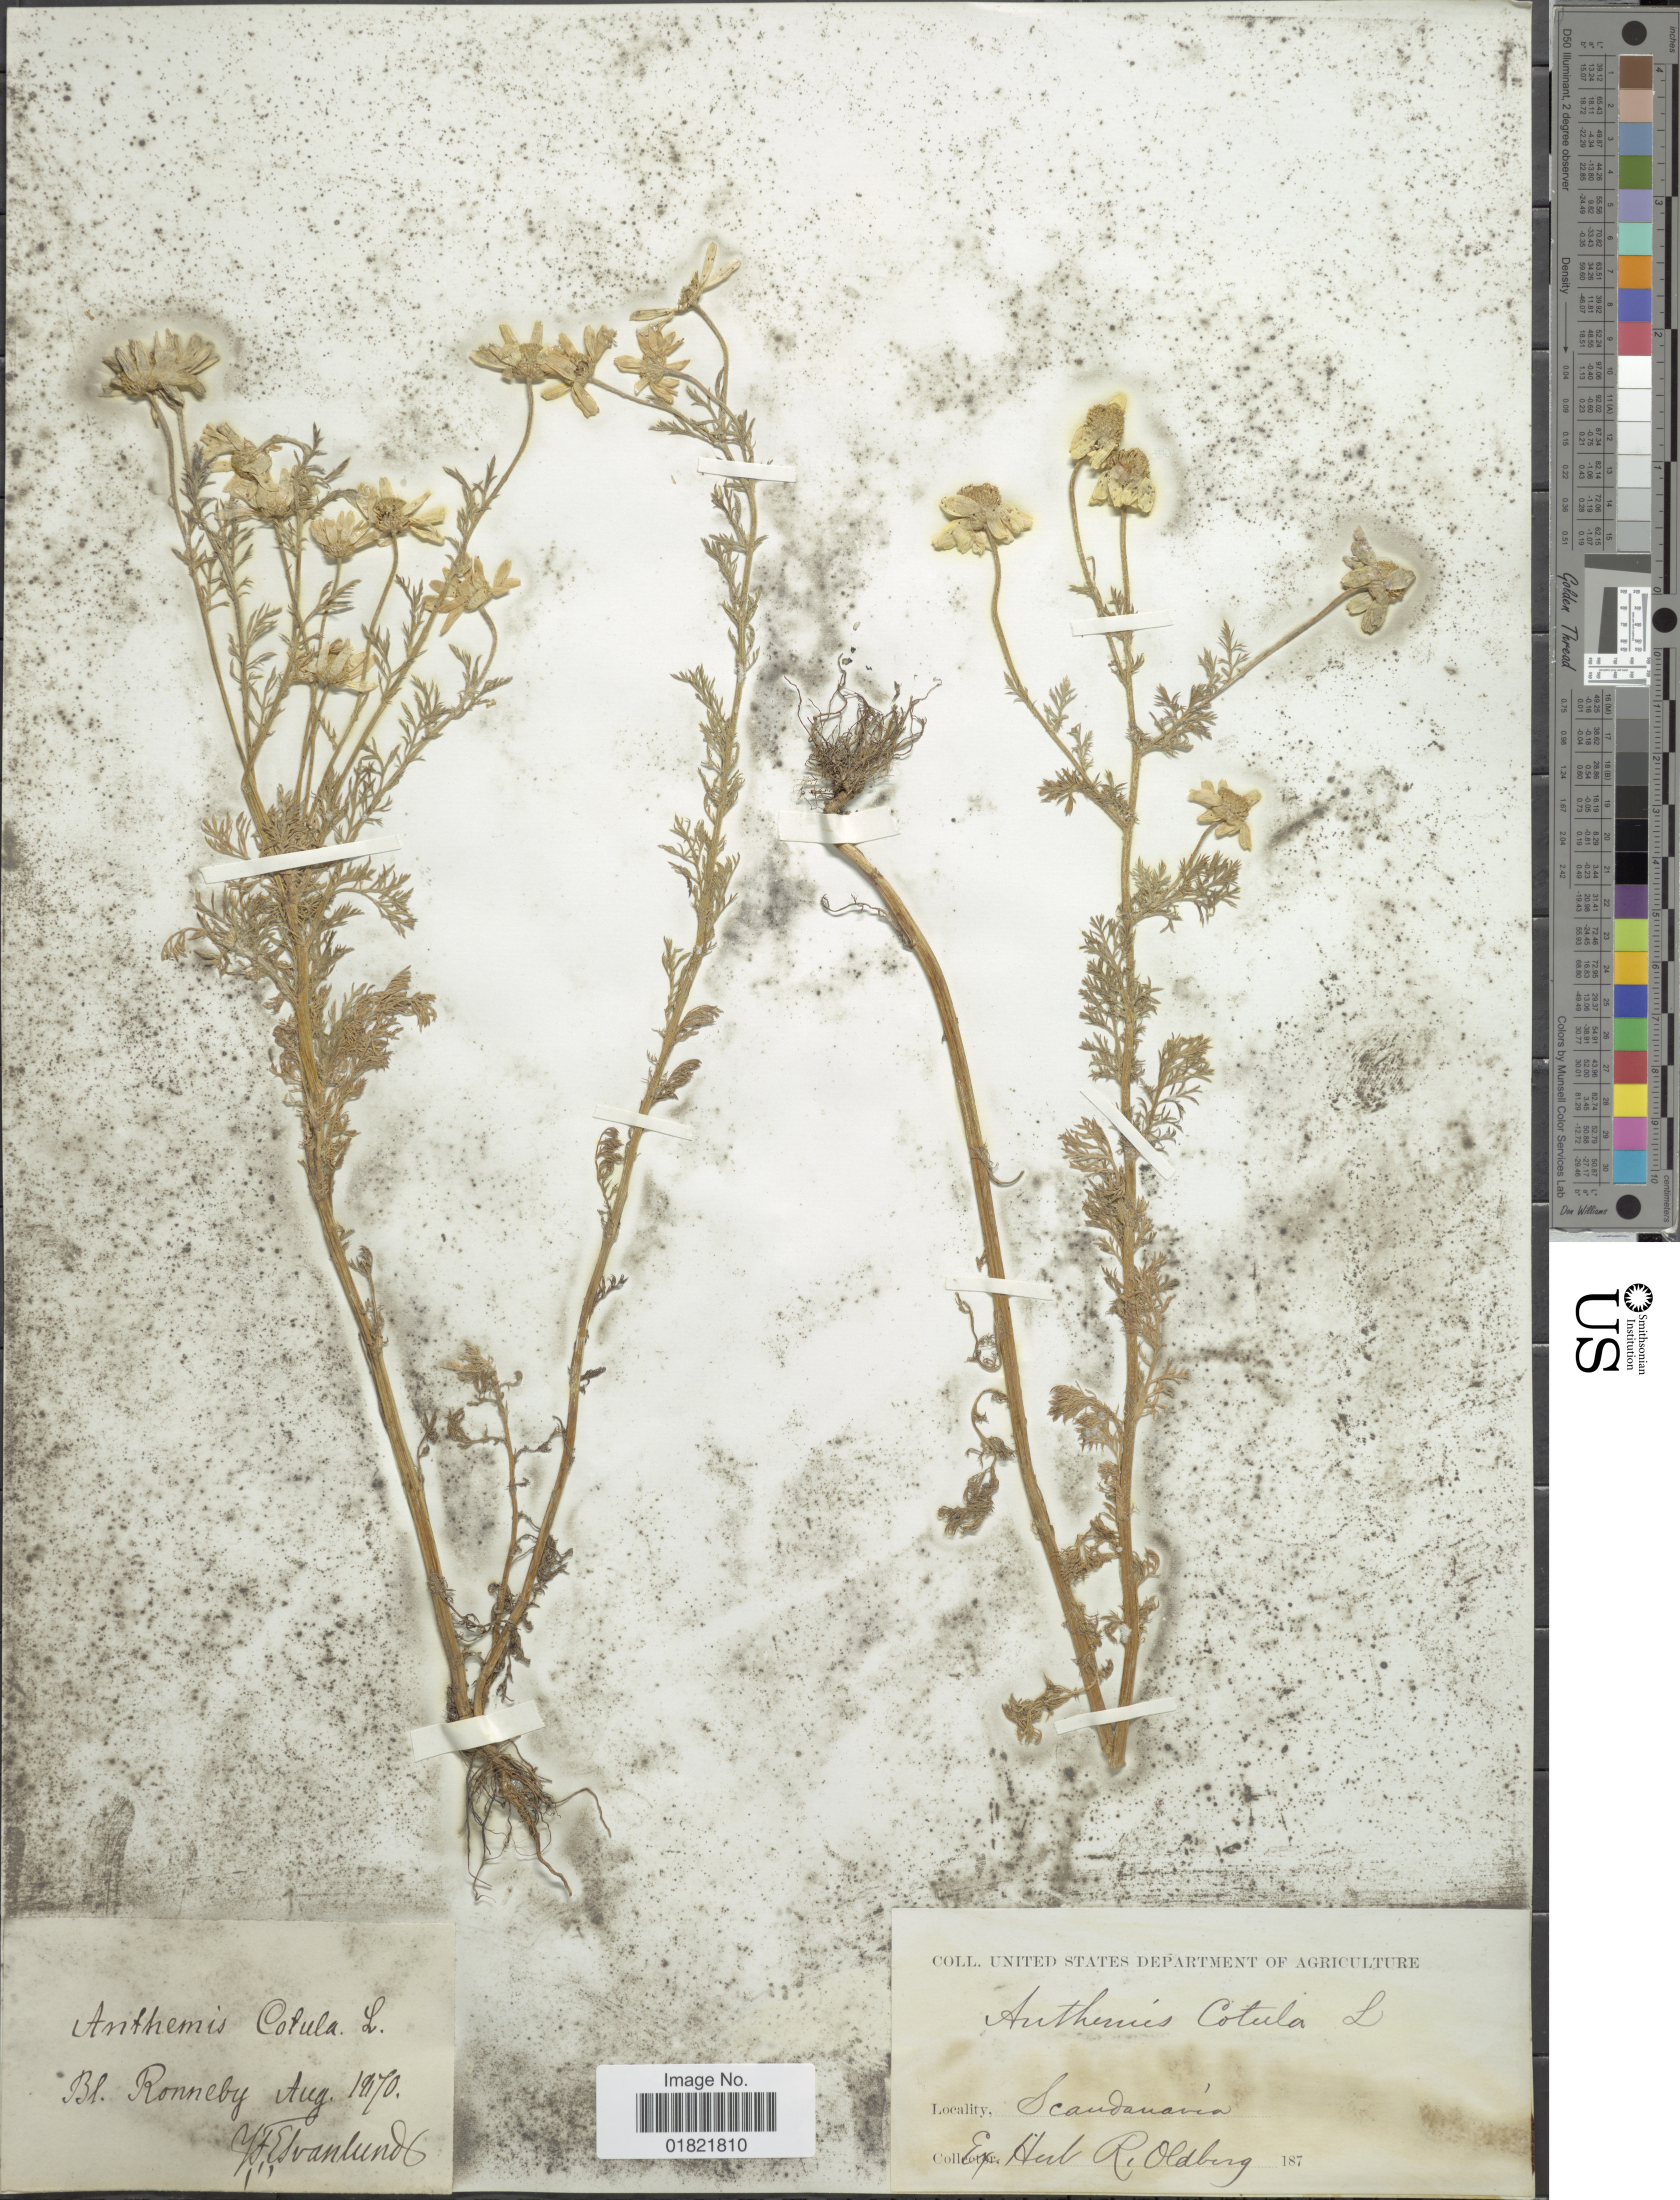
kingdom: Plantae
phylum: Tracheophyta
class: Magnoliopsida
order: Asterales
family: Asteraceae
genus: Anthemis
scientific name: Anthemis cotula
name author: L.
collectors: Y. Elvanlund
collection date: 1970-08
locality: Scandanavia